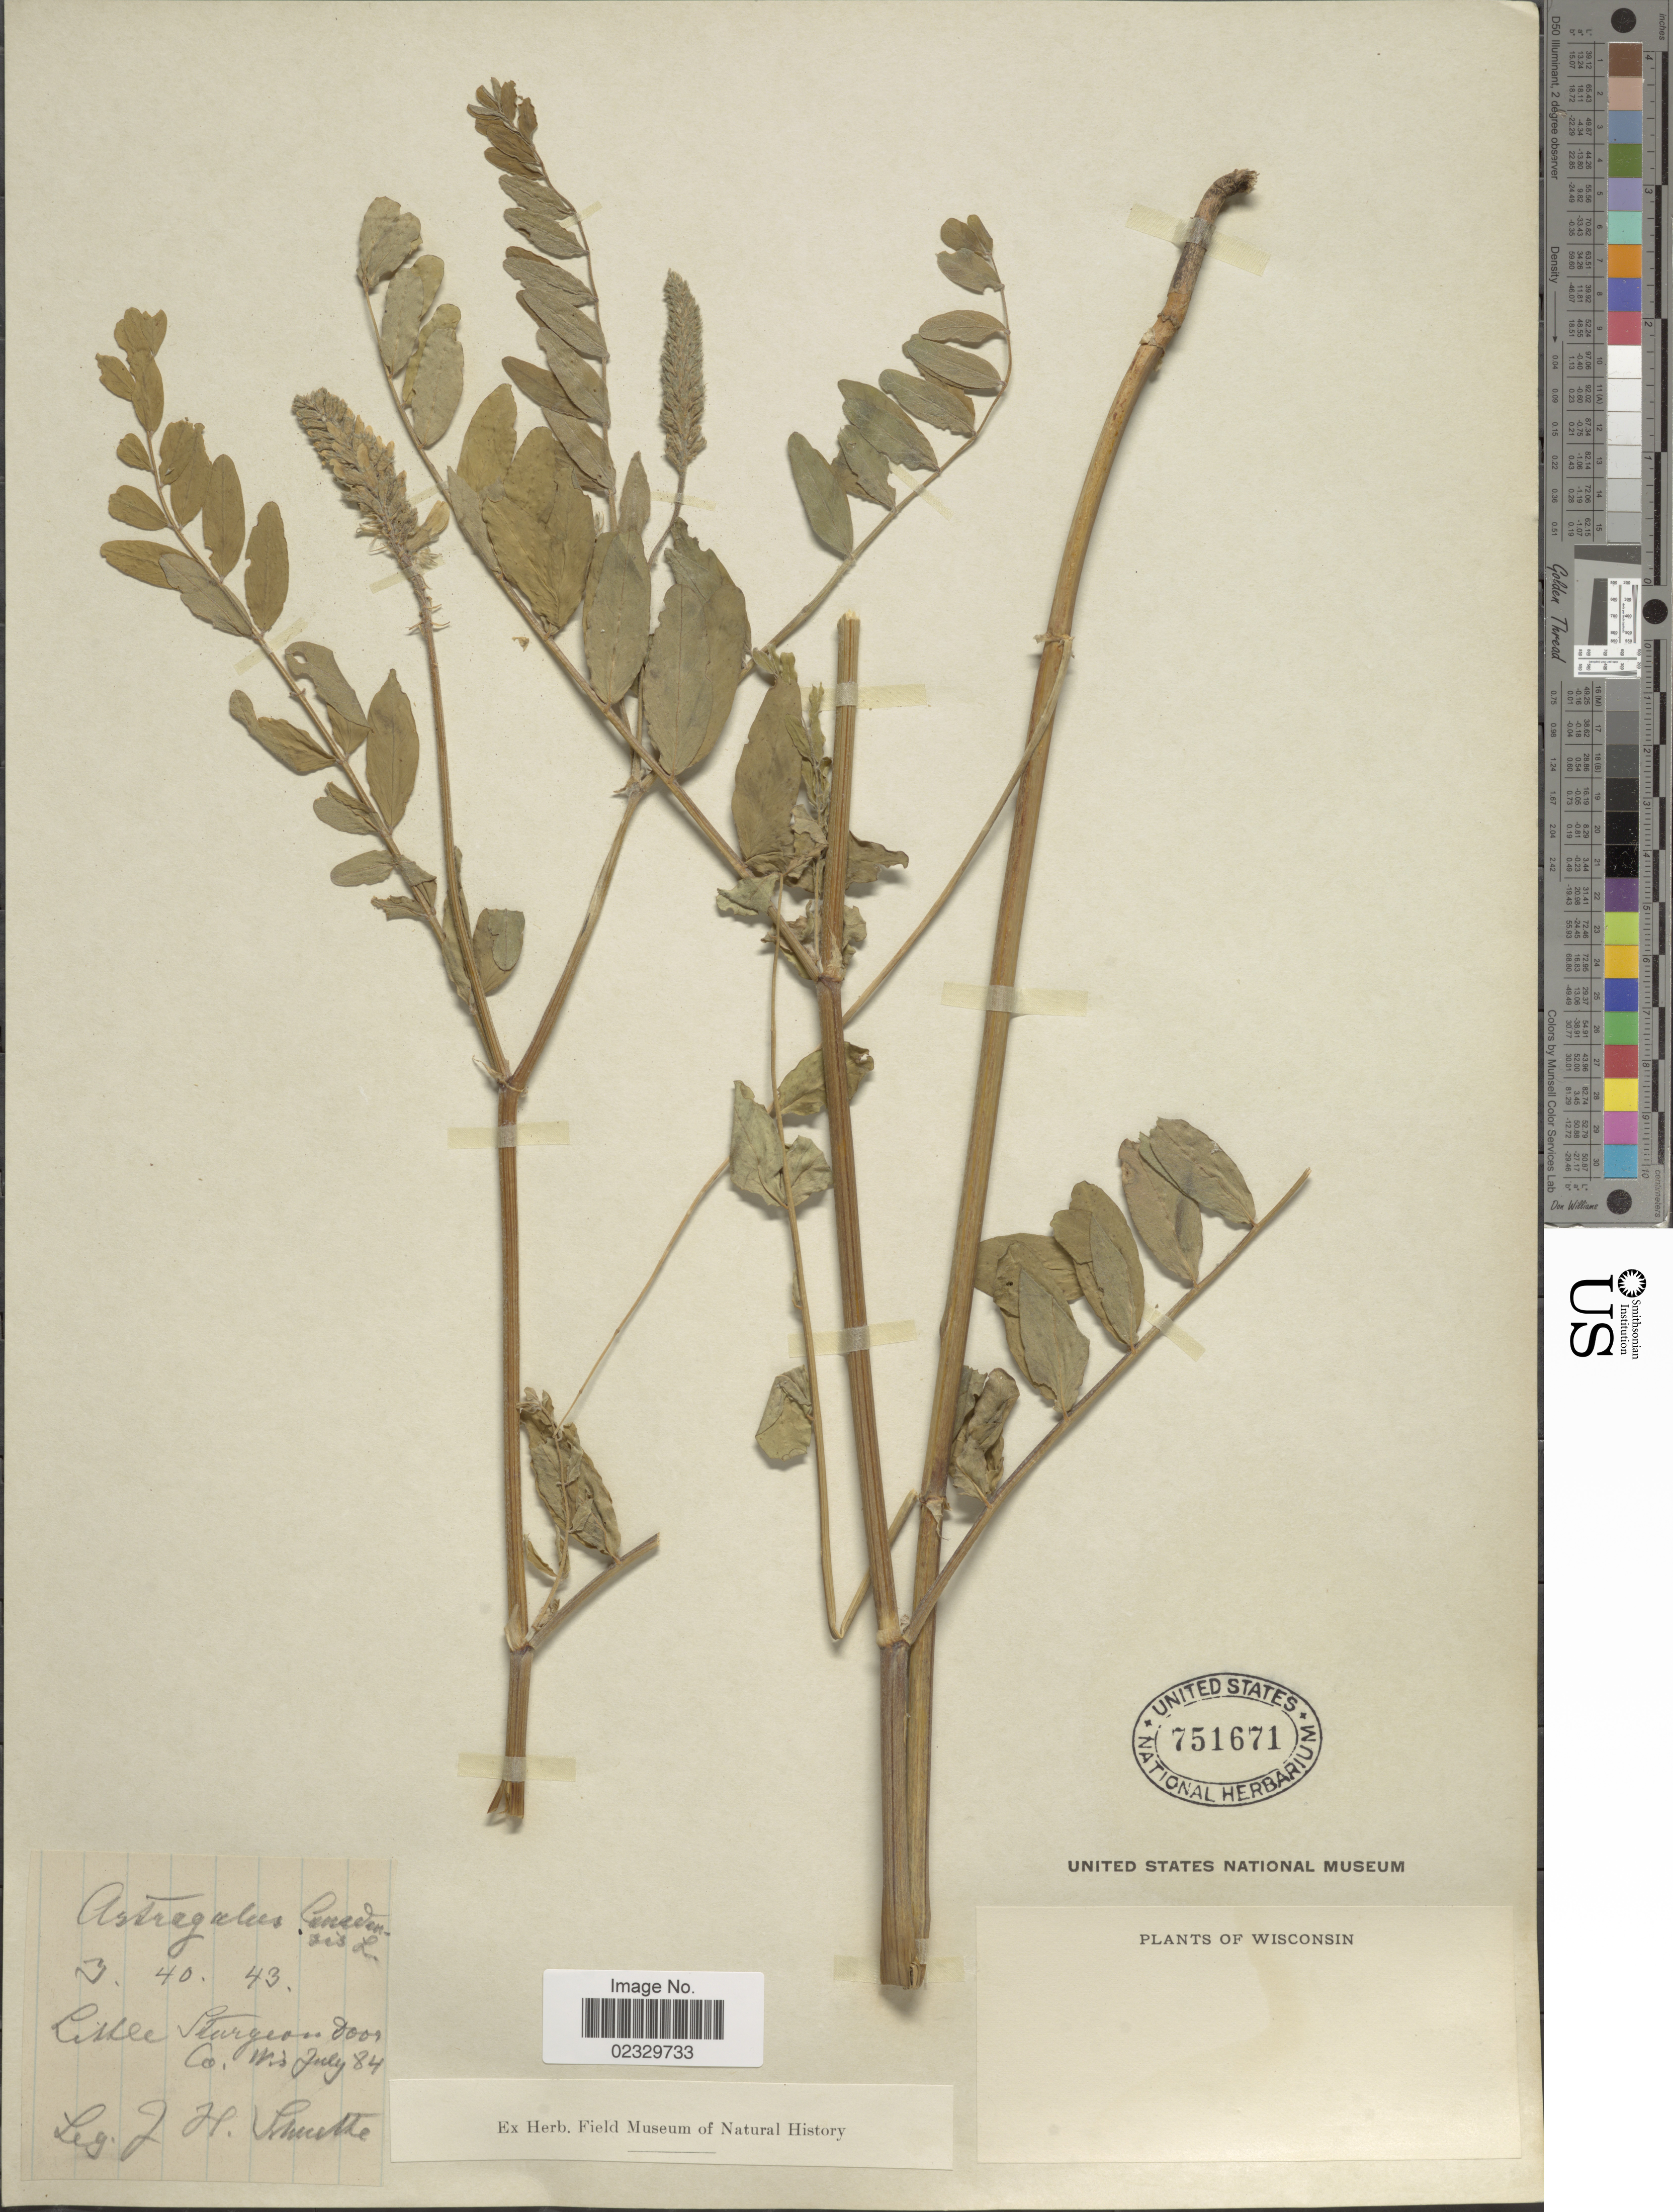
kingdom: Plantae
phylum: Tracheophyta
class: Magnoliopsida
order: Fabales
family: Fabaceae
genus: Astragalus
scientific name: Astragalus canadensis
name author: L.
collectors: J. H. Schuette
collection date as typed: Transcribed d/m/y: /7/84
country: United States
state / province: Wisconsin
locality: Lissee Sturgean Door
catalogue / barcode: US 751671